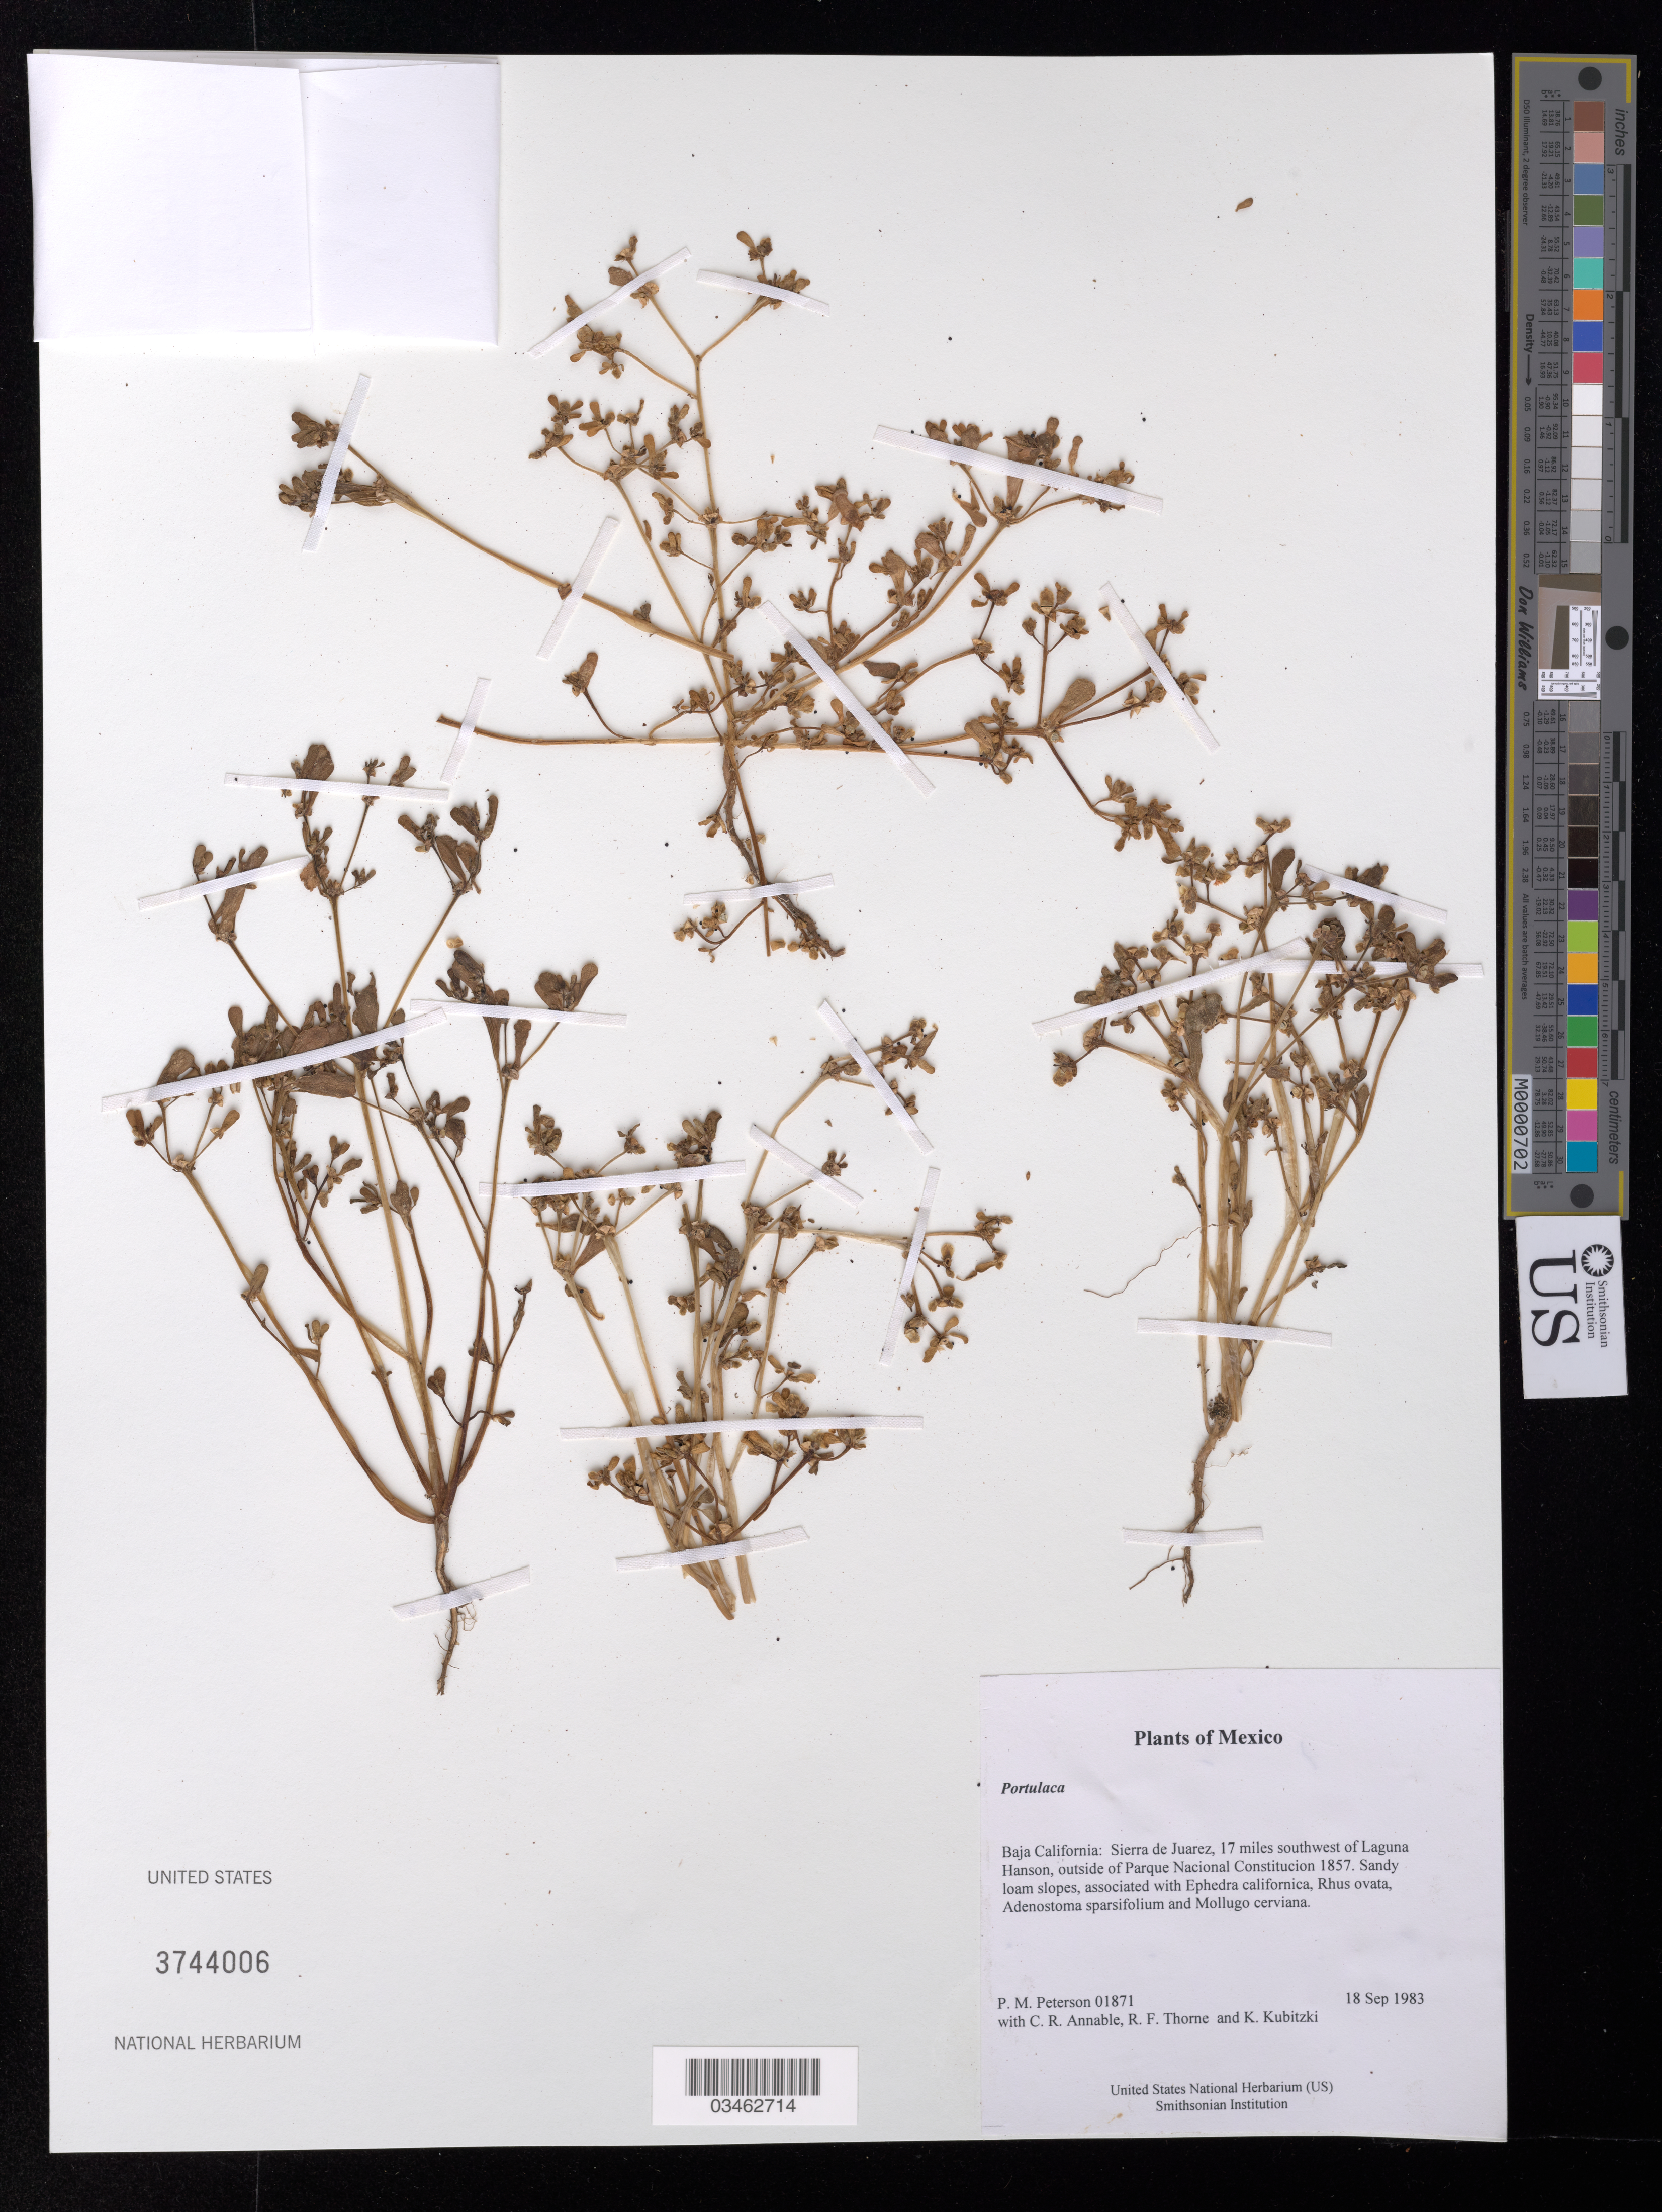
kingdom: Plantae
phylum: Tracheophyta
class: Magnoliopsida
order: Caryophyllales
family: Portulacaceae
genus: Portulaca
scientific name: Portulaca sp.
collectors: P. M. Peterson, C. R. Annable, R. F. Thorne & K. Kubitzki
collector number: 01871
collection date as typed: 18 Sep 1983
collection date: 1983-09-18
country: Mexico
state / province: Baja California Norte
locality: Sierra de Juarez, 17 miles southwest of Laguna Hanson, outside of Parque Nacional Constitucion 1857.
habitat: Sandy loam slopes, associated with Ephedra californica, Rhus ovata, Adenostoma sparsifolium and Mollugo cerviana.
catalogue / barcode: US 3744006